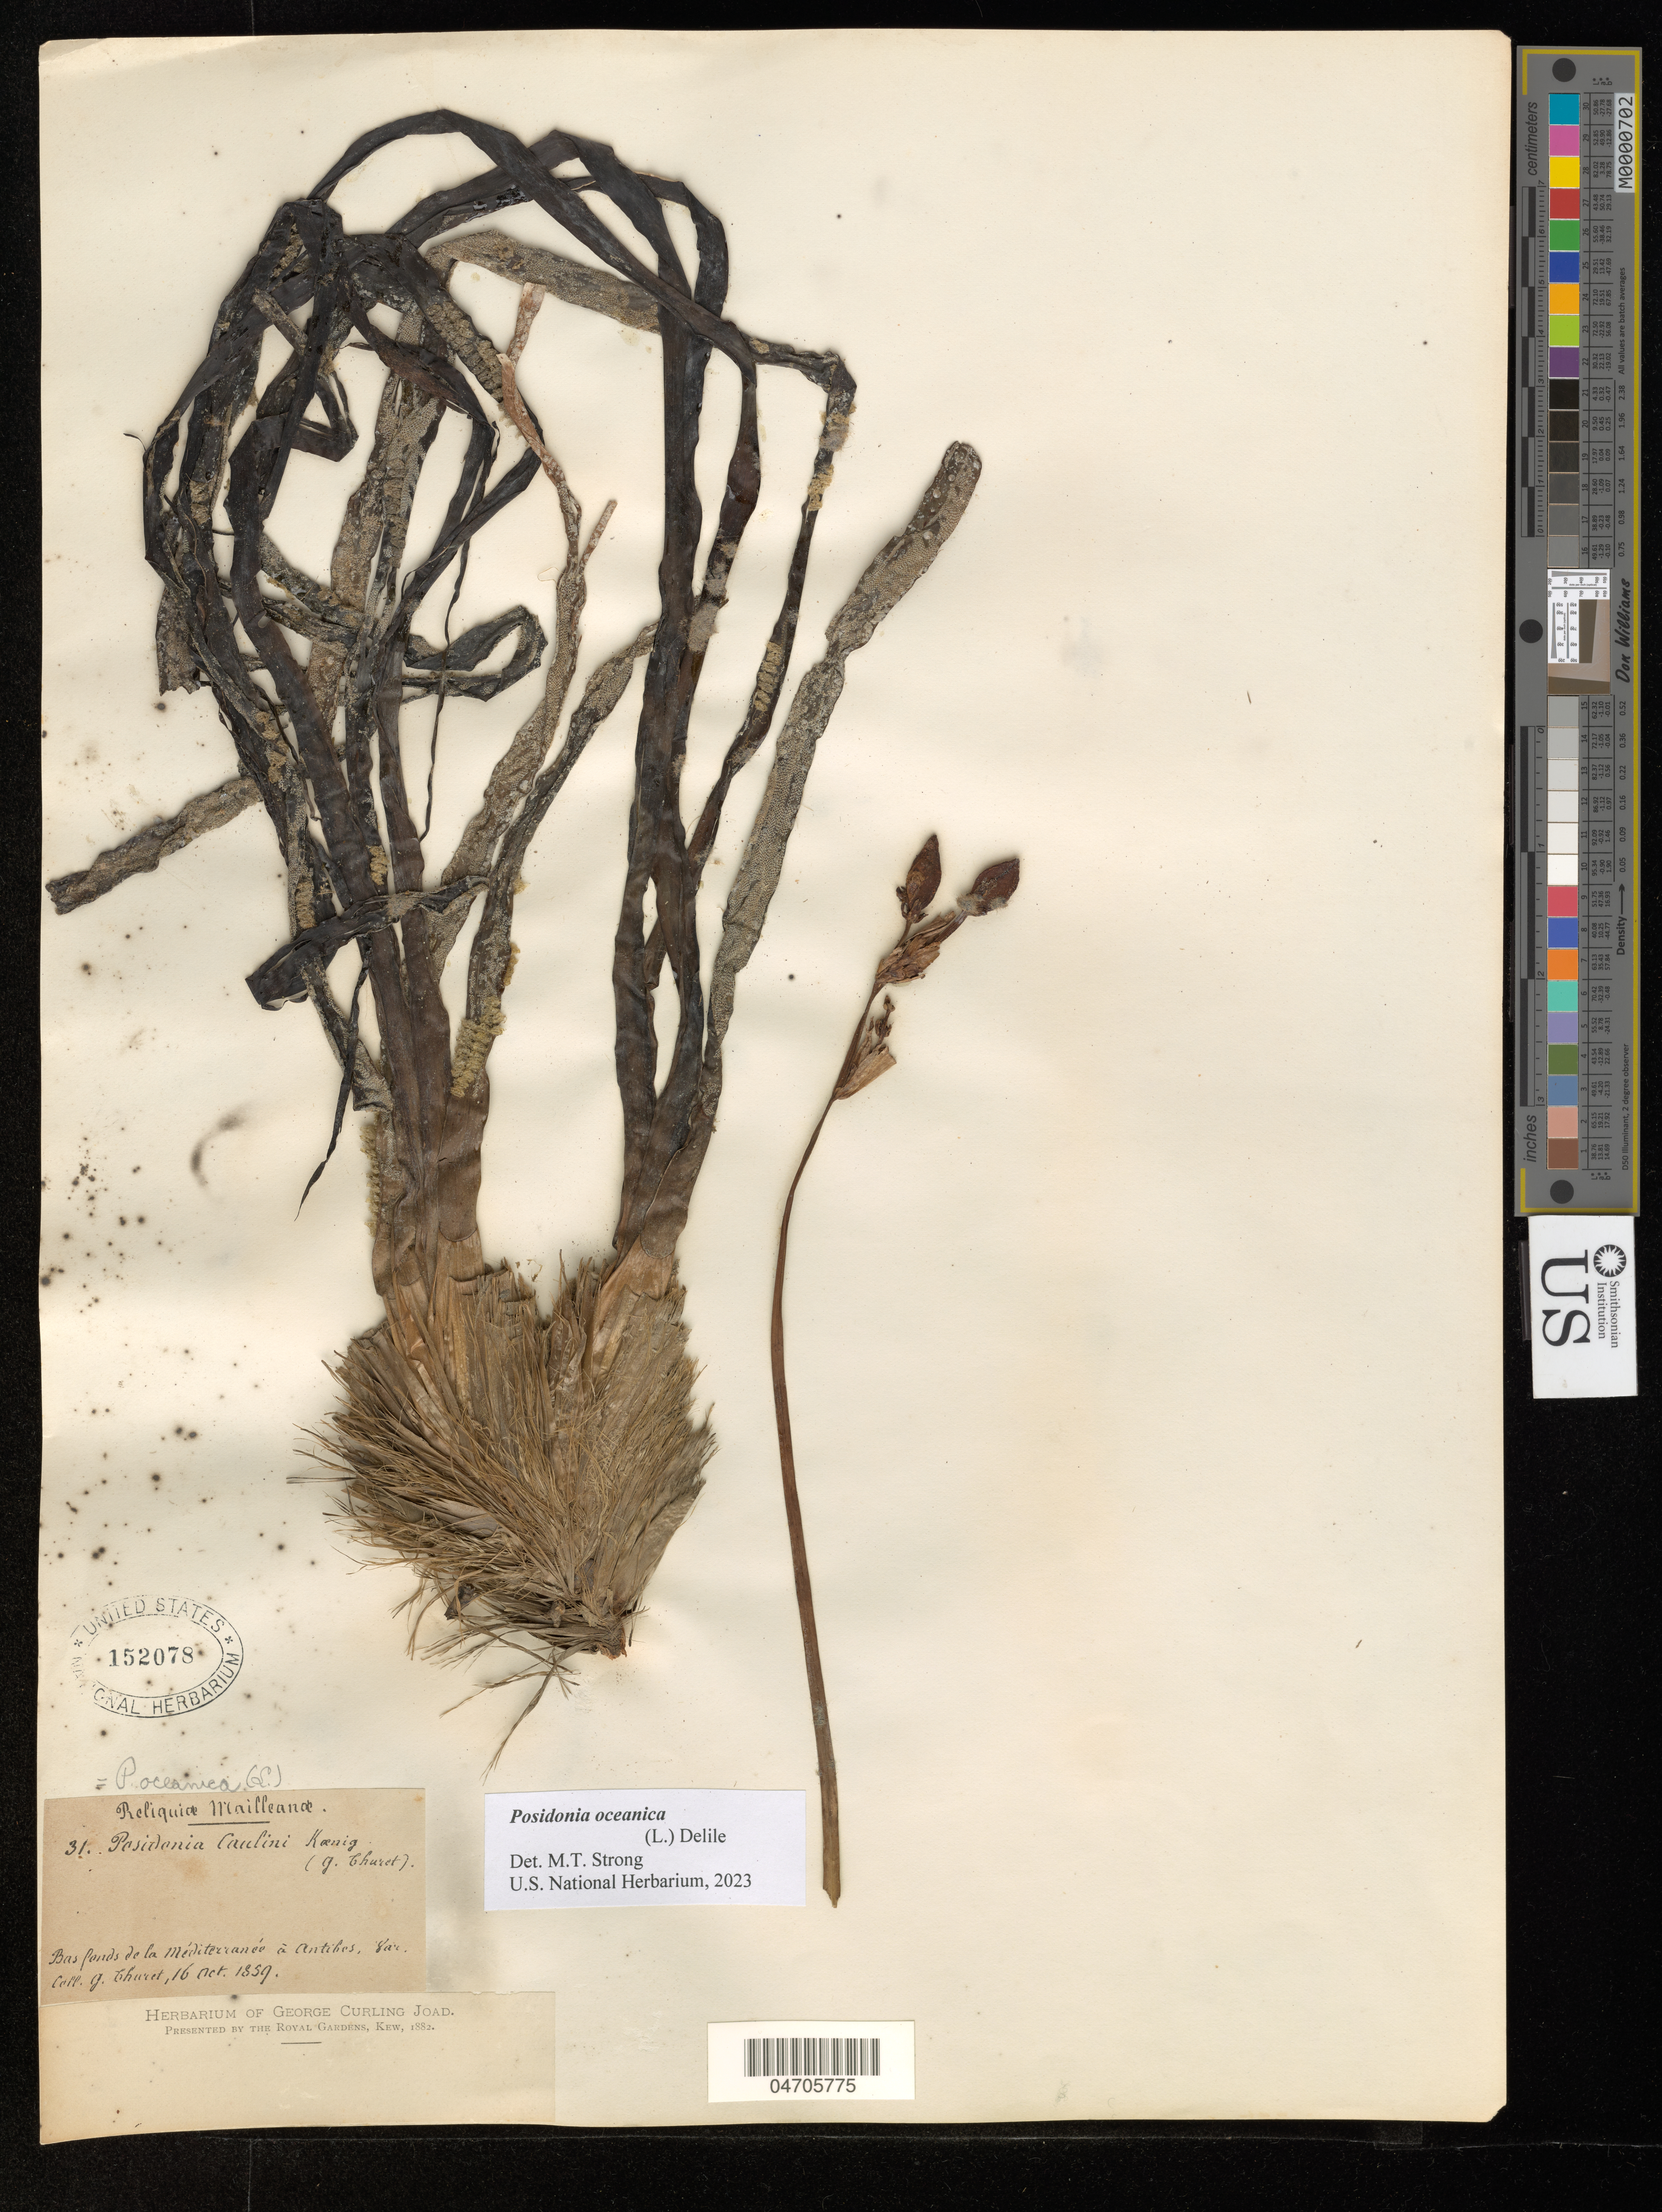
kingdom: Plantae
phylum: Tracheophyta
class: Liliopsida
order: Alismatales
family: Posidoniaceae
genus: Posidonia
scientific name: Posidonia oceanica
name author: (L.) Delile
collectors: Thuret, G. (herbarium)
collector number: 31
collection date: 1859-10-16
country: France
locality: Bas fonds de la Méditerranée à Antibes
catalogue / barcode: US 152078